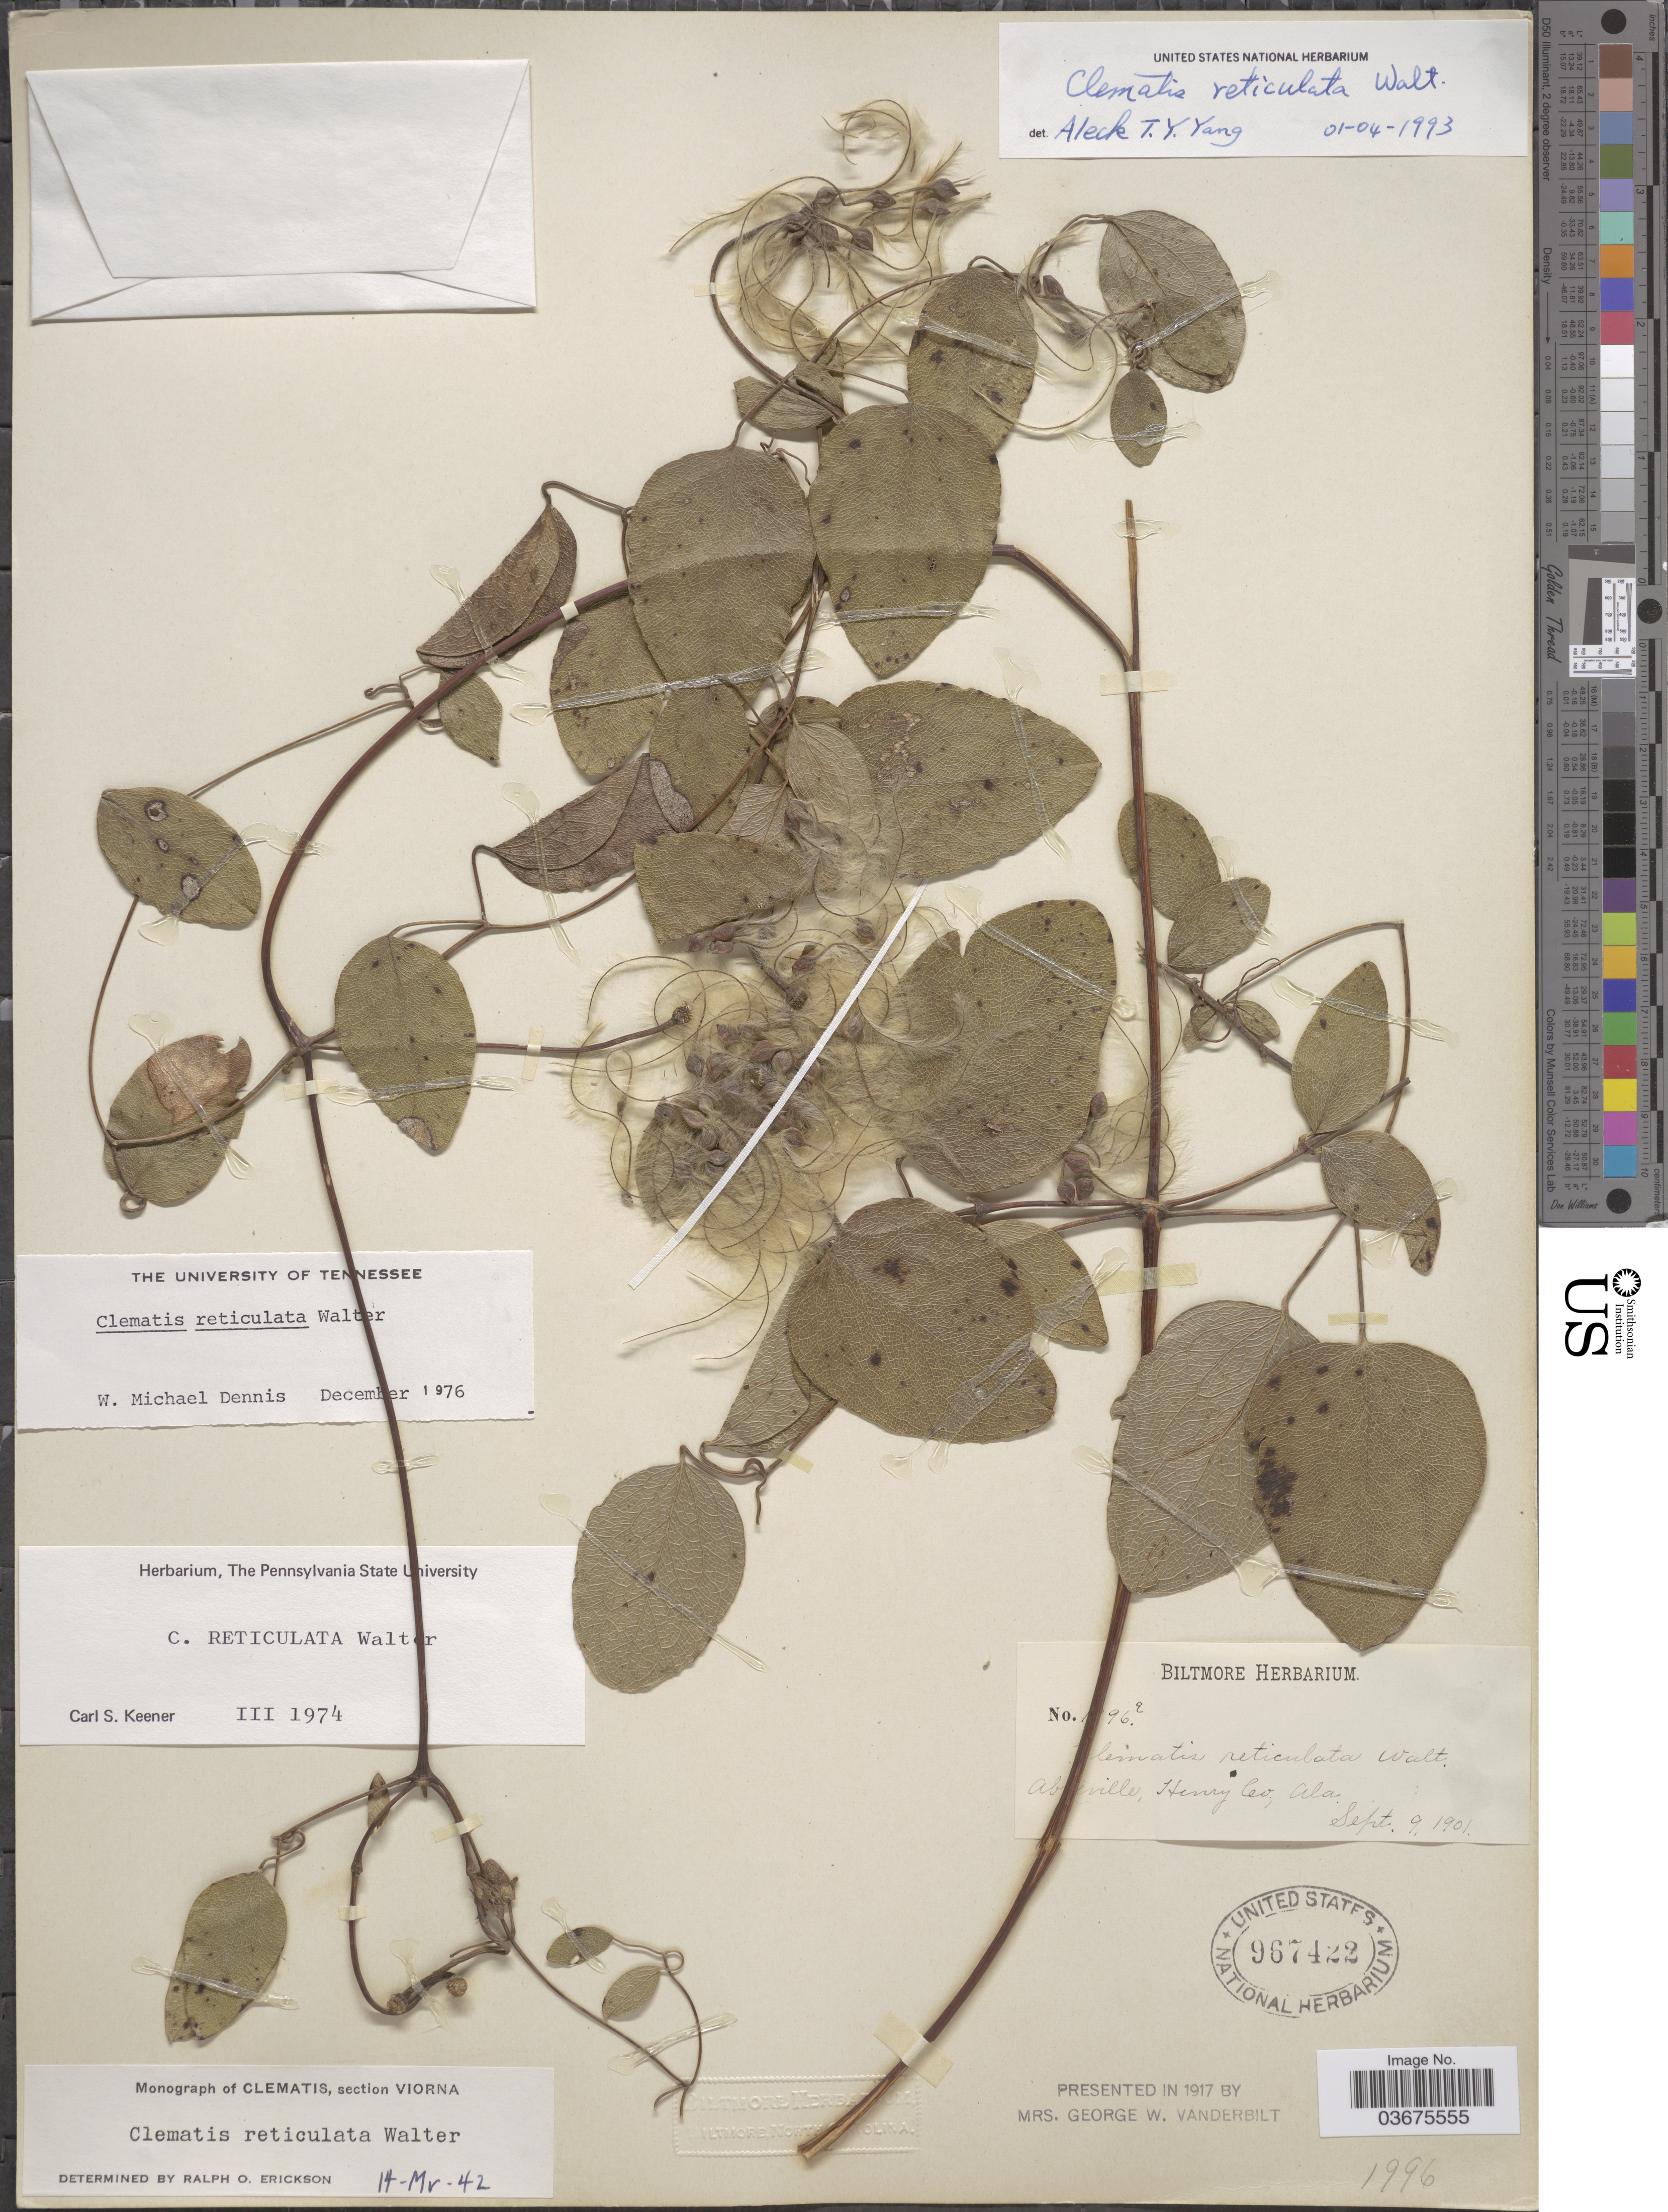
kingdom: Plantae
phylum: Tracheophyta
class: Magnoliopsida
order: Ranunculales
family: Ranunculaceae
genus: Clematis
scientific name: Clematis reticulata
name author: Walter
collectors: ex herb. Biltmore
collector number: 1!96E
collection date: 1901-09-09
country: United States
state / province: Alabama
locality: Abbeville. Henry Co.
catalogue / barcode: US 967422